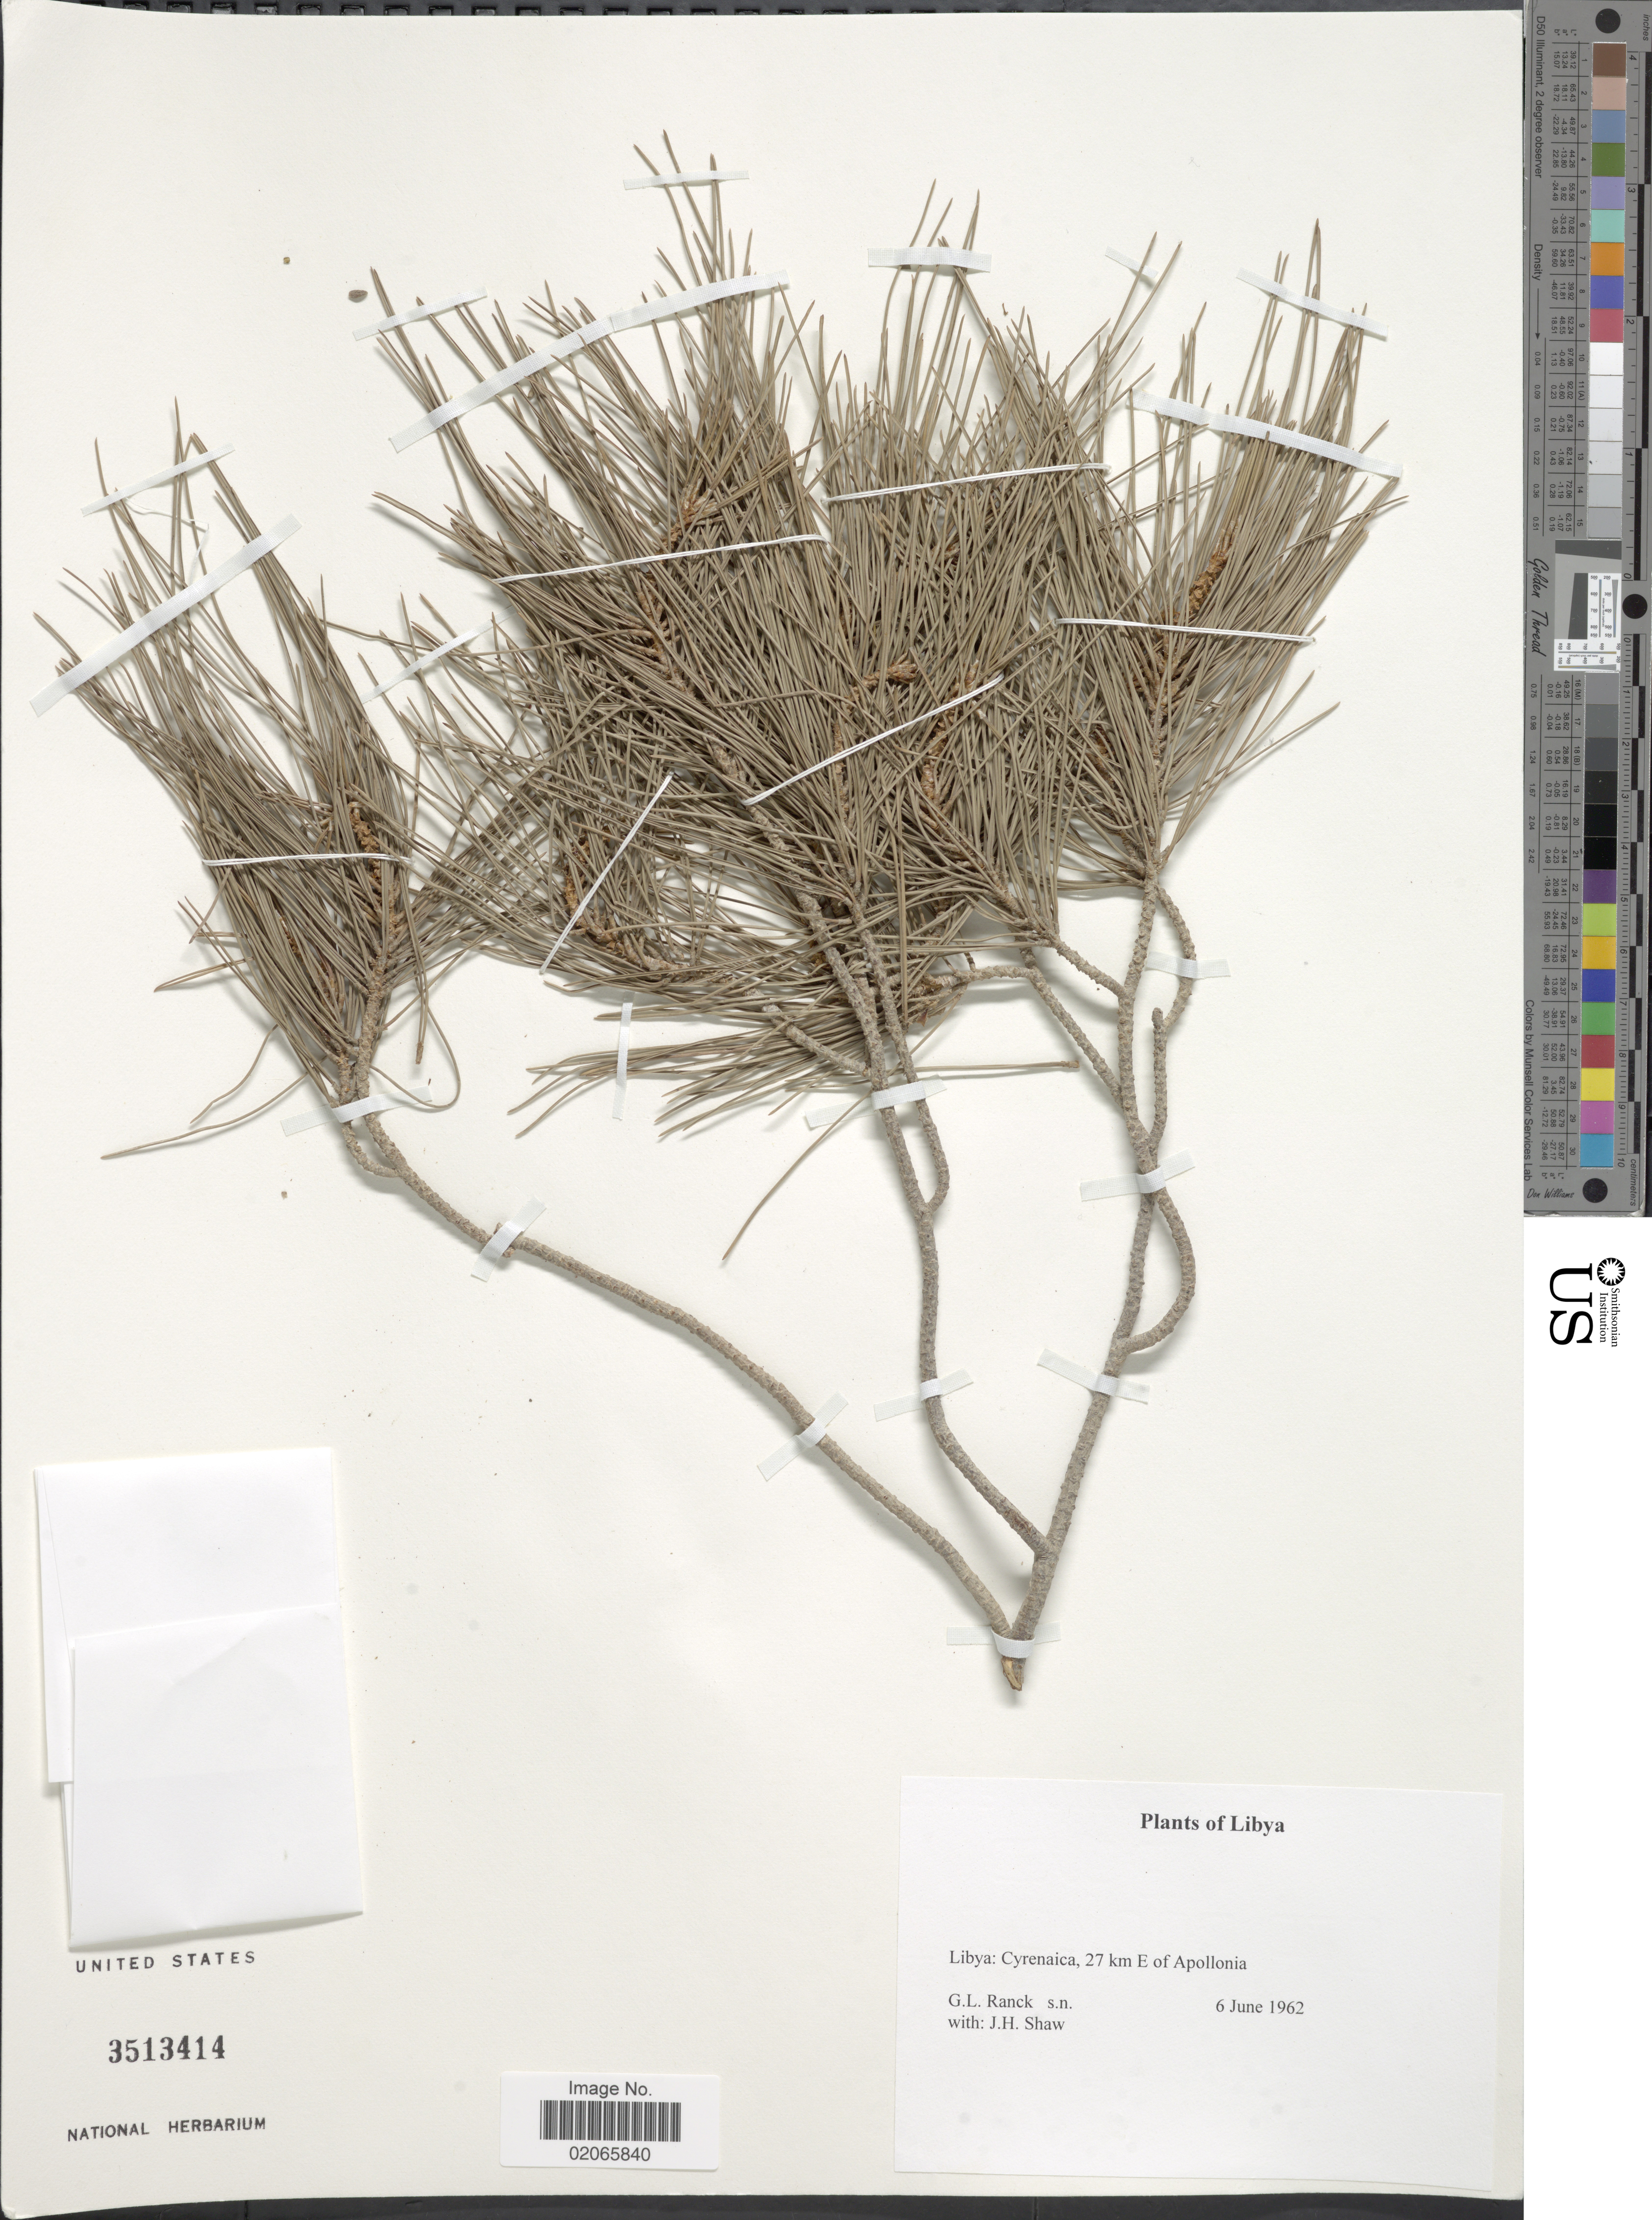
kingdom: Plantae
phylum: Tracheophyta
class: Pinopsida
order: Pinales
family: Pinaceae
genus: Pinus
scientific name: Pinus sp.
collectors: G. Ranck & J. H. Shaw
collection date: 1962-06-06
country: Libya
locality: Cyrenaica, 27 km E of Apollonia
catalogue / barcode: US 3513414